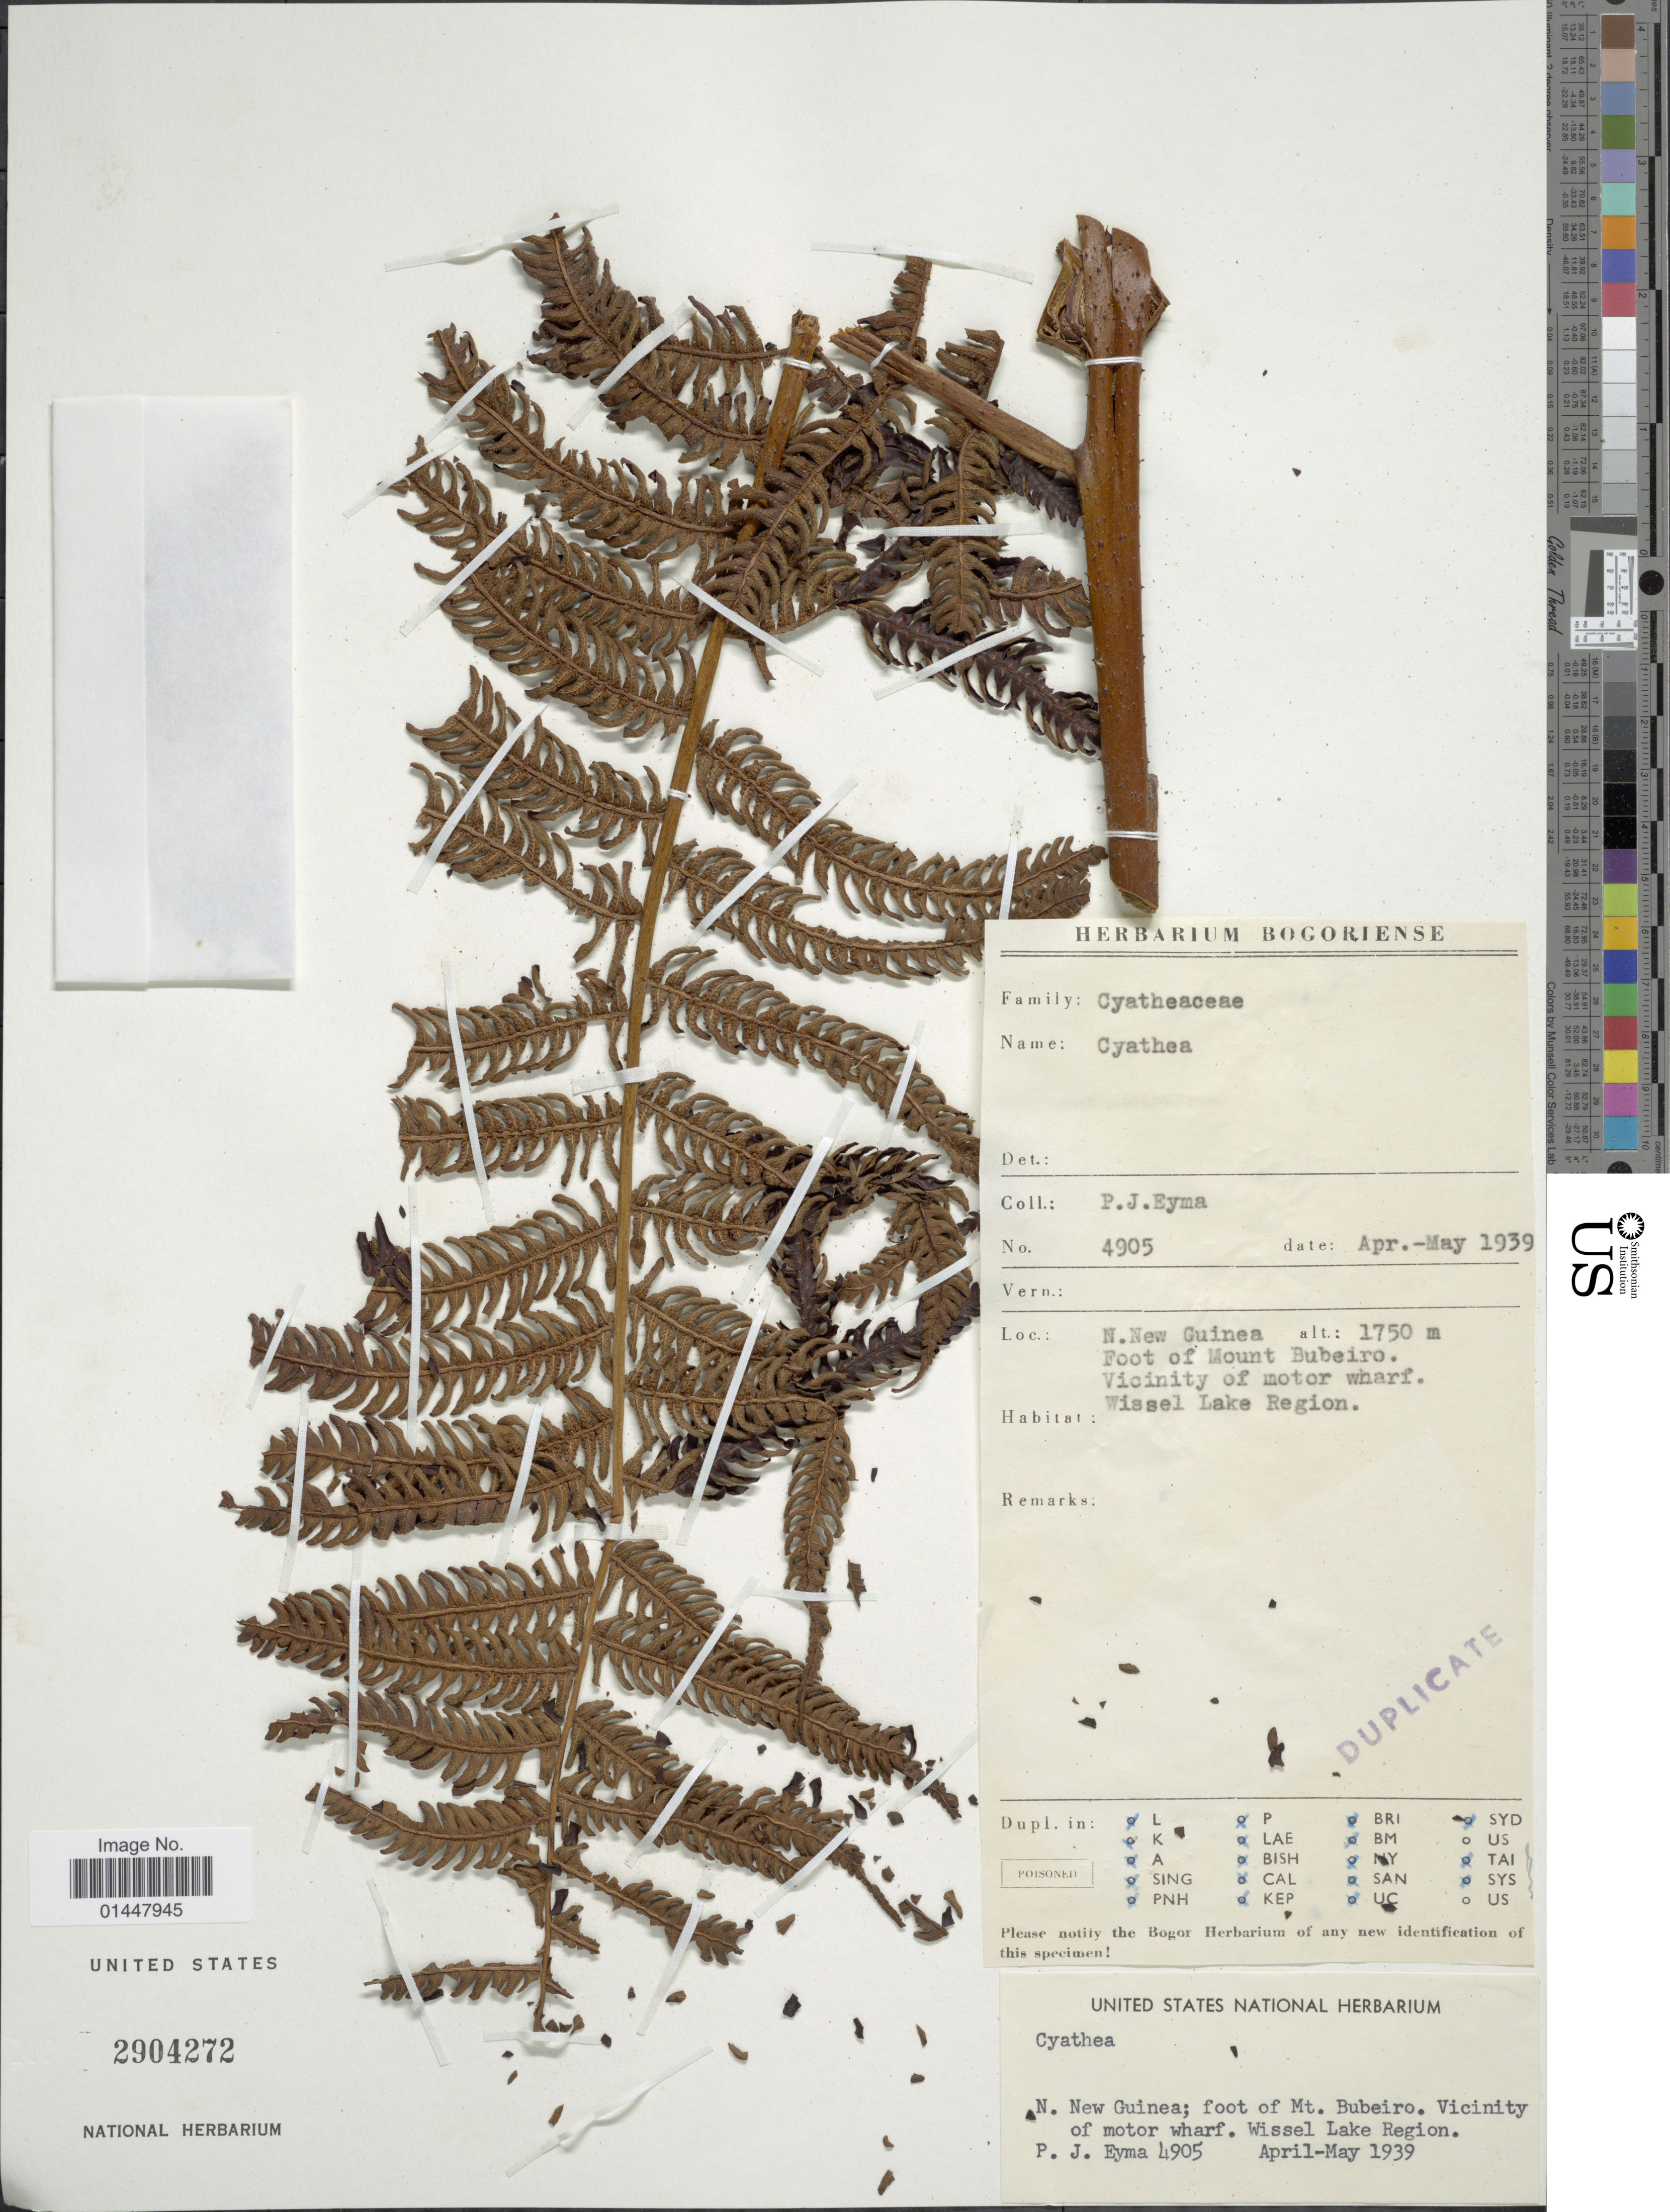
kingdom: Plantae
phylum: Tracheophyta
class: Polypodiopsida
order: Cyatheales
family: Cyatheaceae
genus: Sphaeropteris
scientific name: Sphaeropteris sp.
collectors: P. J. Eyma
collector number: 4905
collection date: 1939-04/1939-05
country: Indonesia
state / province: Papua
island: New Guinea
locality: N. New Guinea ; foot of Mt. Bubeiro. Vicinity of motor wharf. Wissel Lake region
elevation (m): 1750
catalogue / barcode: US 2904272